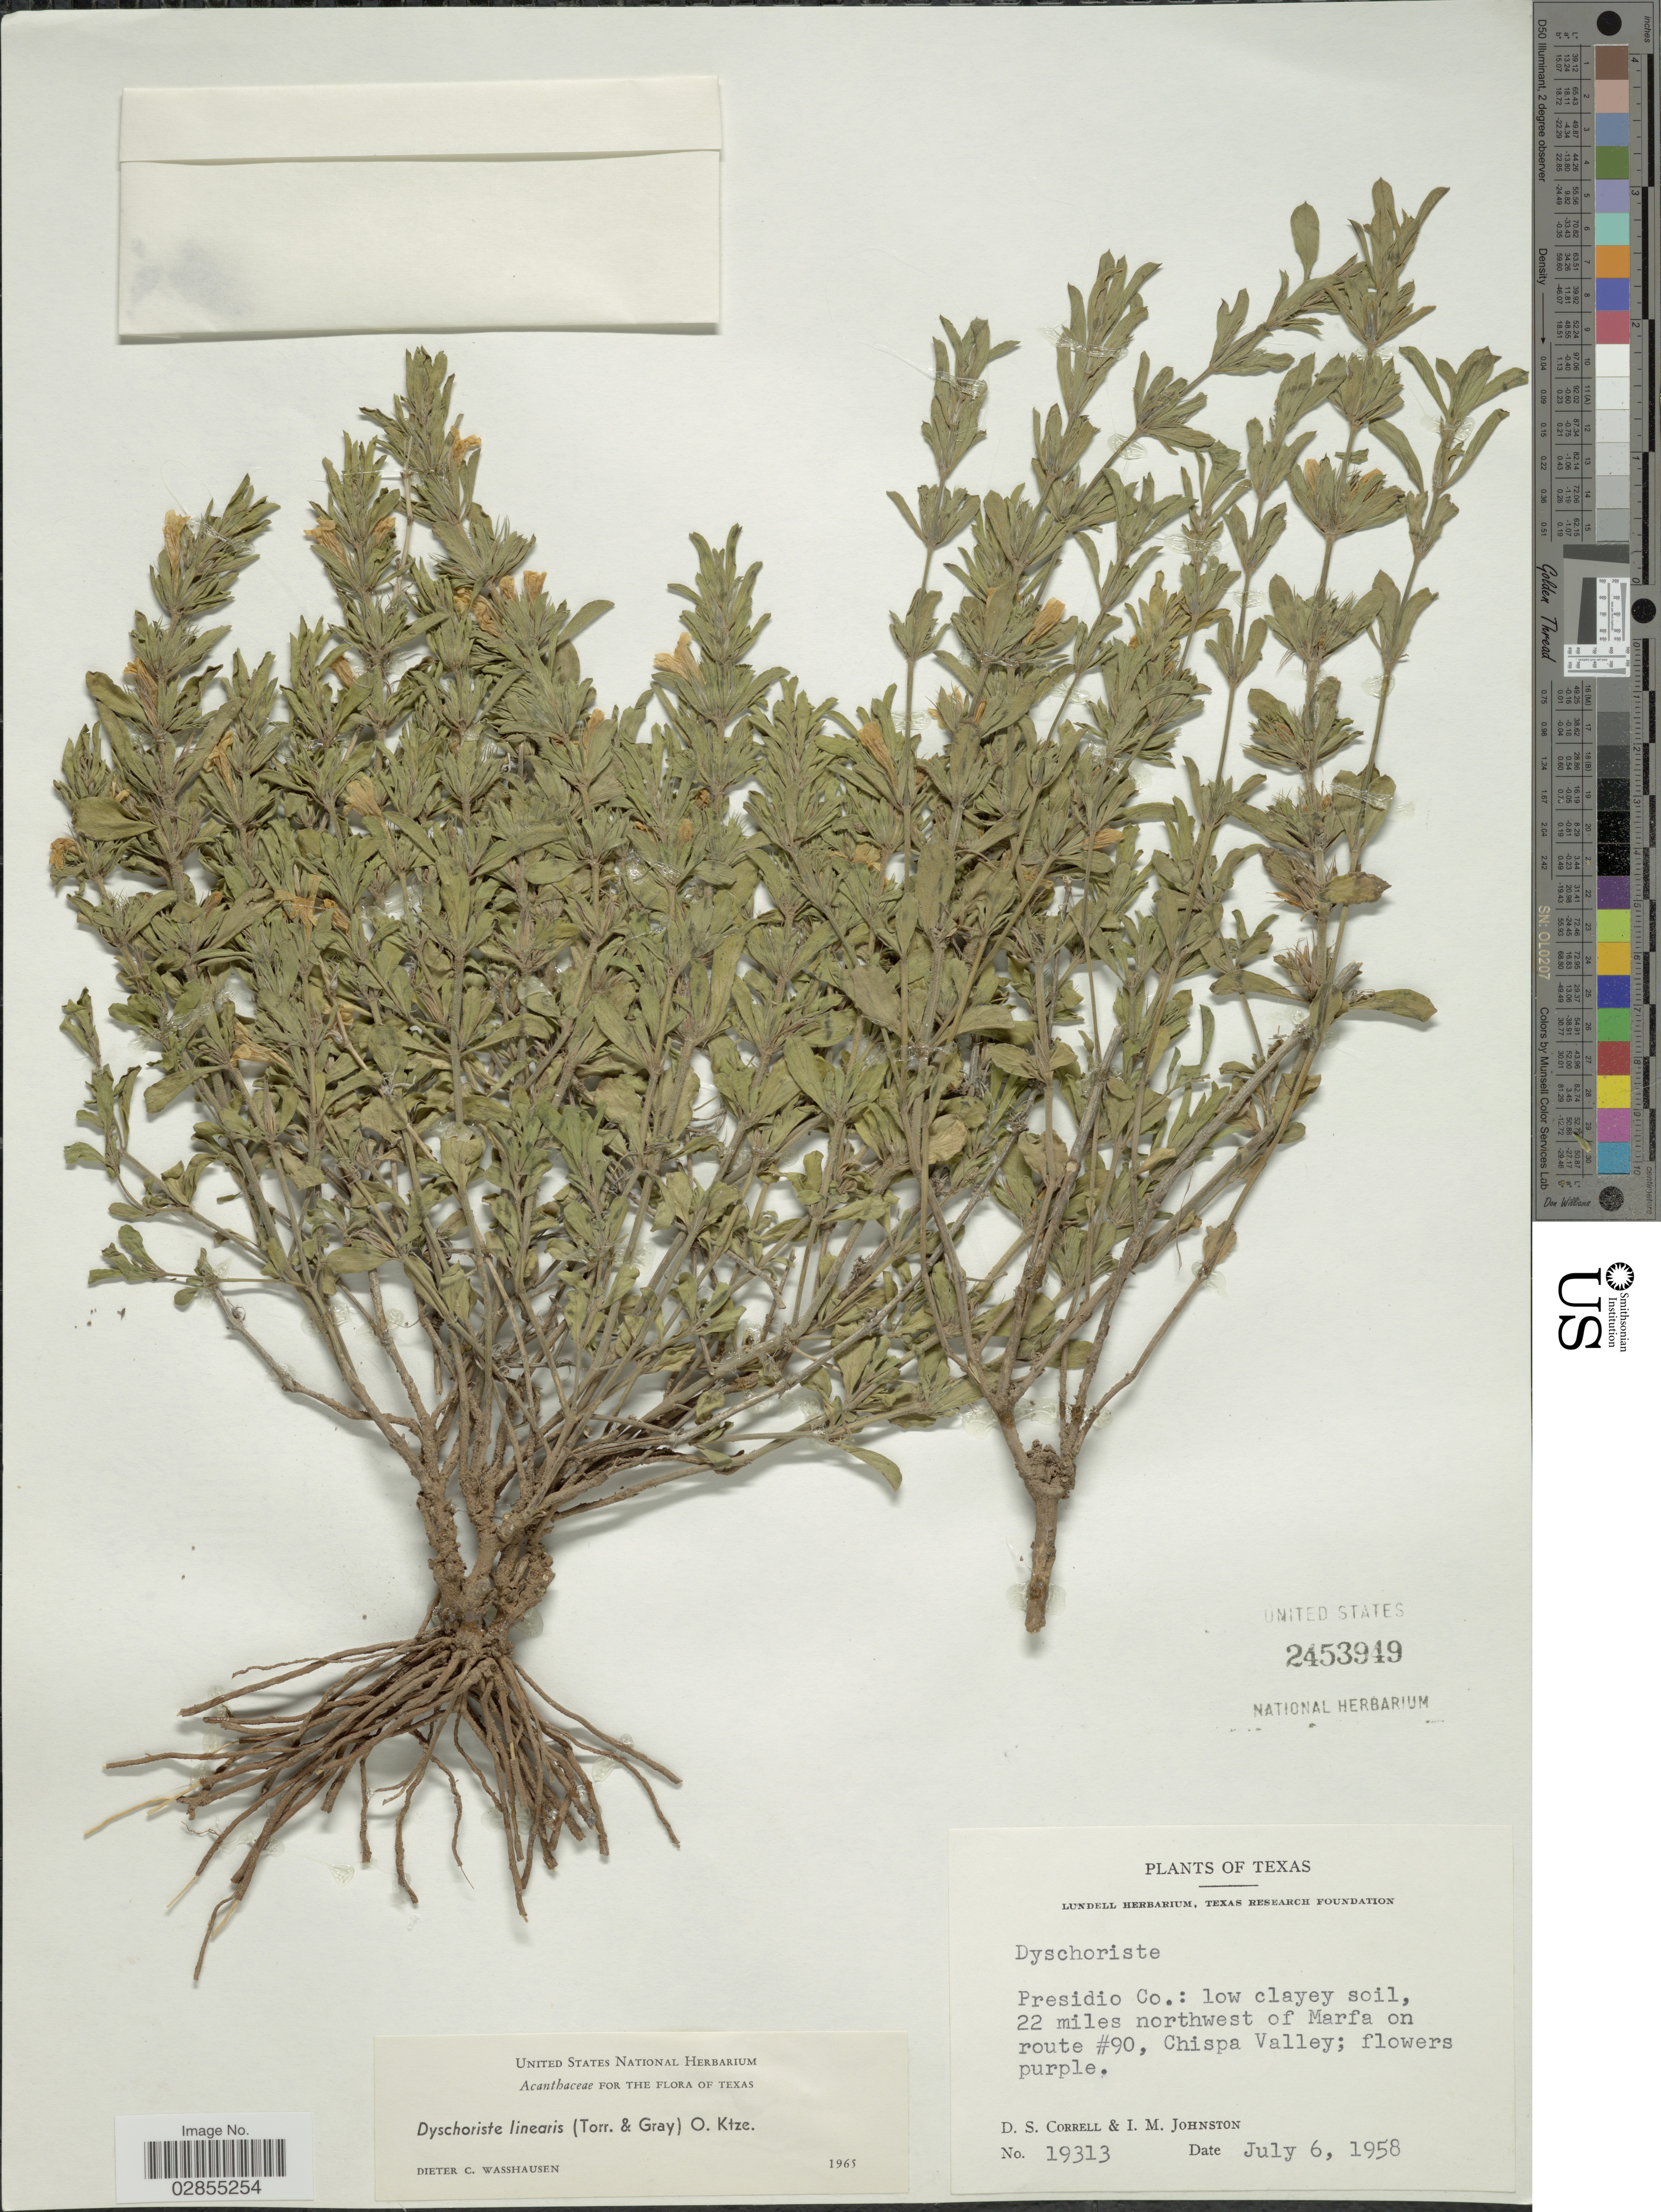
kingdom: Plantae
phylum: Tracheophyta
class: Magnoliopsida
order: Lamiales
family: Acanthaceae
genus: Dyschoriste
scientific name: Dyschoriste linearis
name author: (Torr. & A. Gray) Kuntze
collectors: D. S. Correll & I.M. Johnston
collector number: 19313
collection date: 1958-07-06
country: United States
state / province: Texas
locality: Presidio Co.: low clayey soil, 22 miles northwest of Marfa on route #90, Chispa Valley.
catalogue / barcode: US 2453949